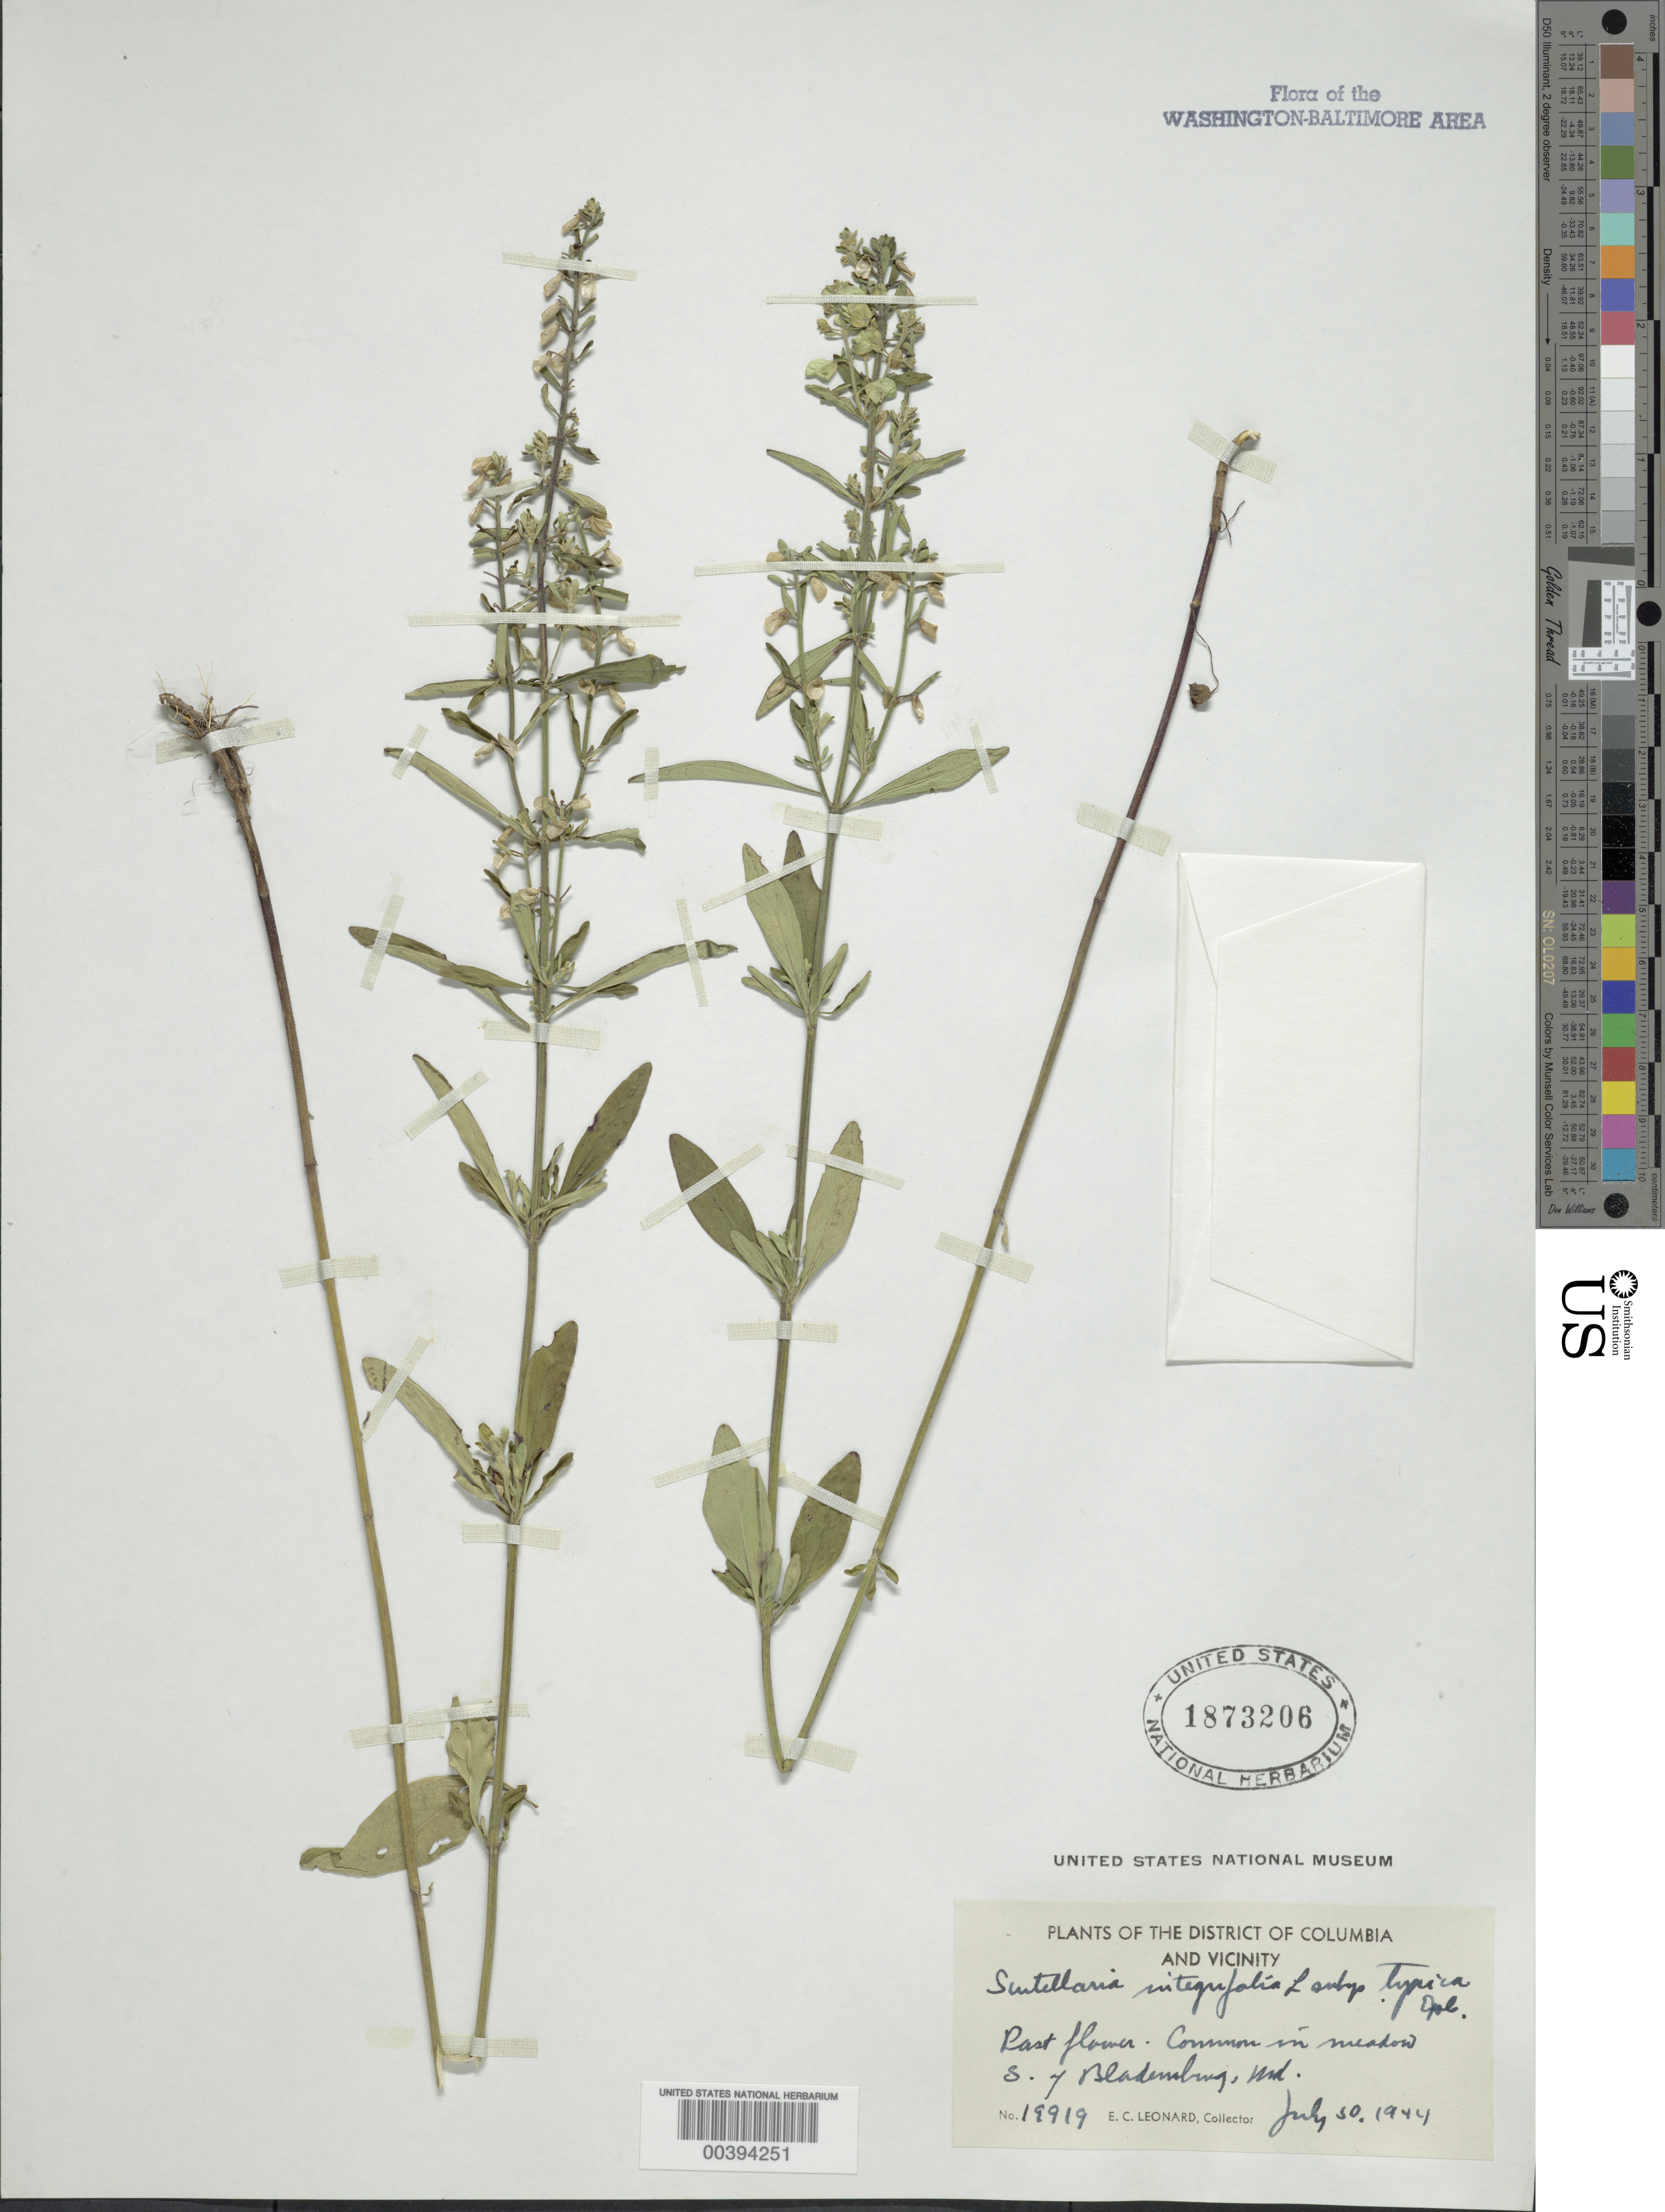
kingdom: Plantae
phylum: Tracheophyta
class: Magnoliopsida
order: Lamiales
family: Lamiaceae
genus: Scutellaria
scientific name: Scutellaria integrifolia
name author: L.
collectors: E. C. Leonard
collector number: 19919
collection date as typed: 30 Jul 1944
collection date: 1944-07-30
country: United States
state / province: Maryland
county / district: Prince George's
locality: South of Bladensburg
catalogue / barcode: US 1873206